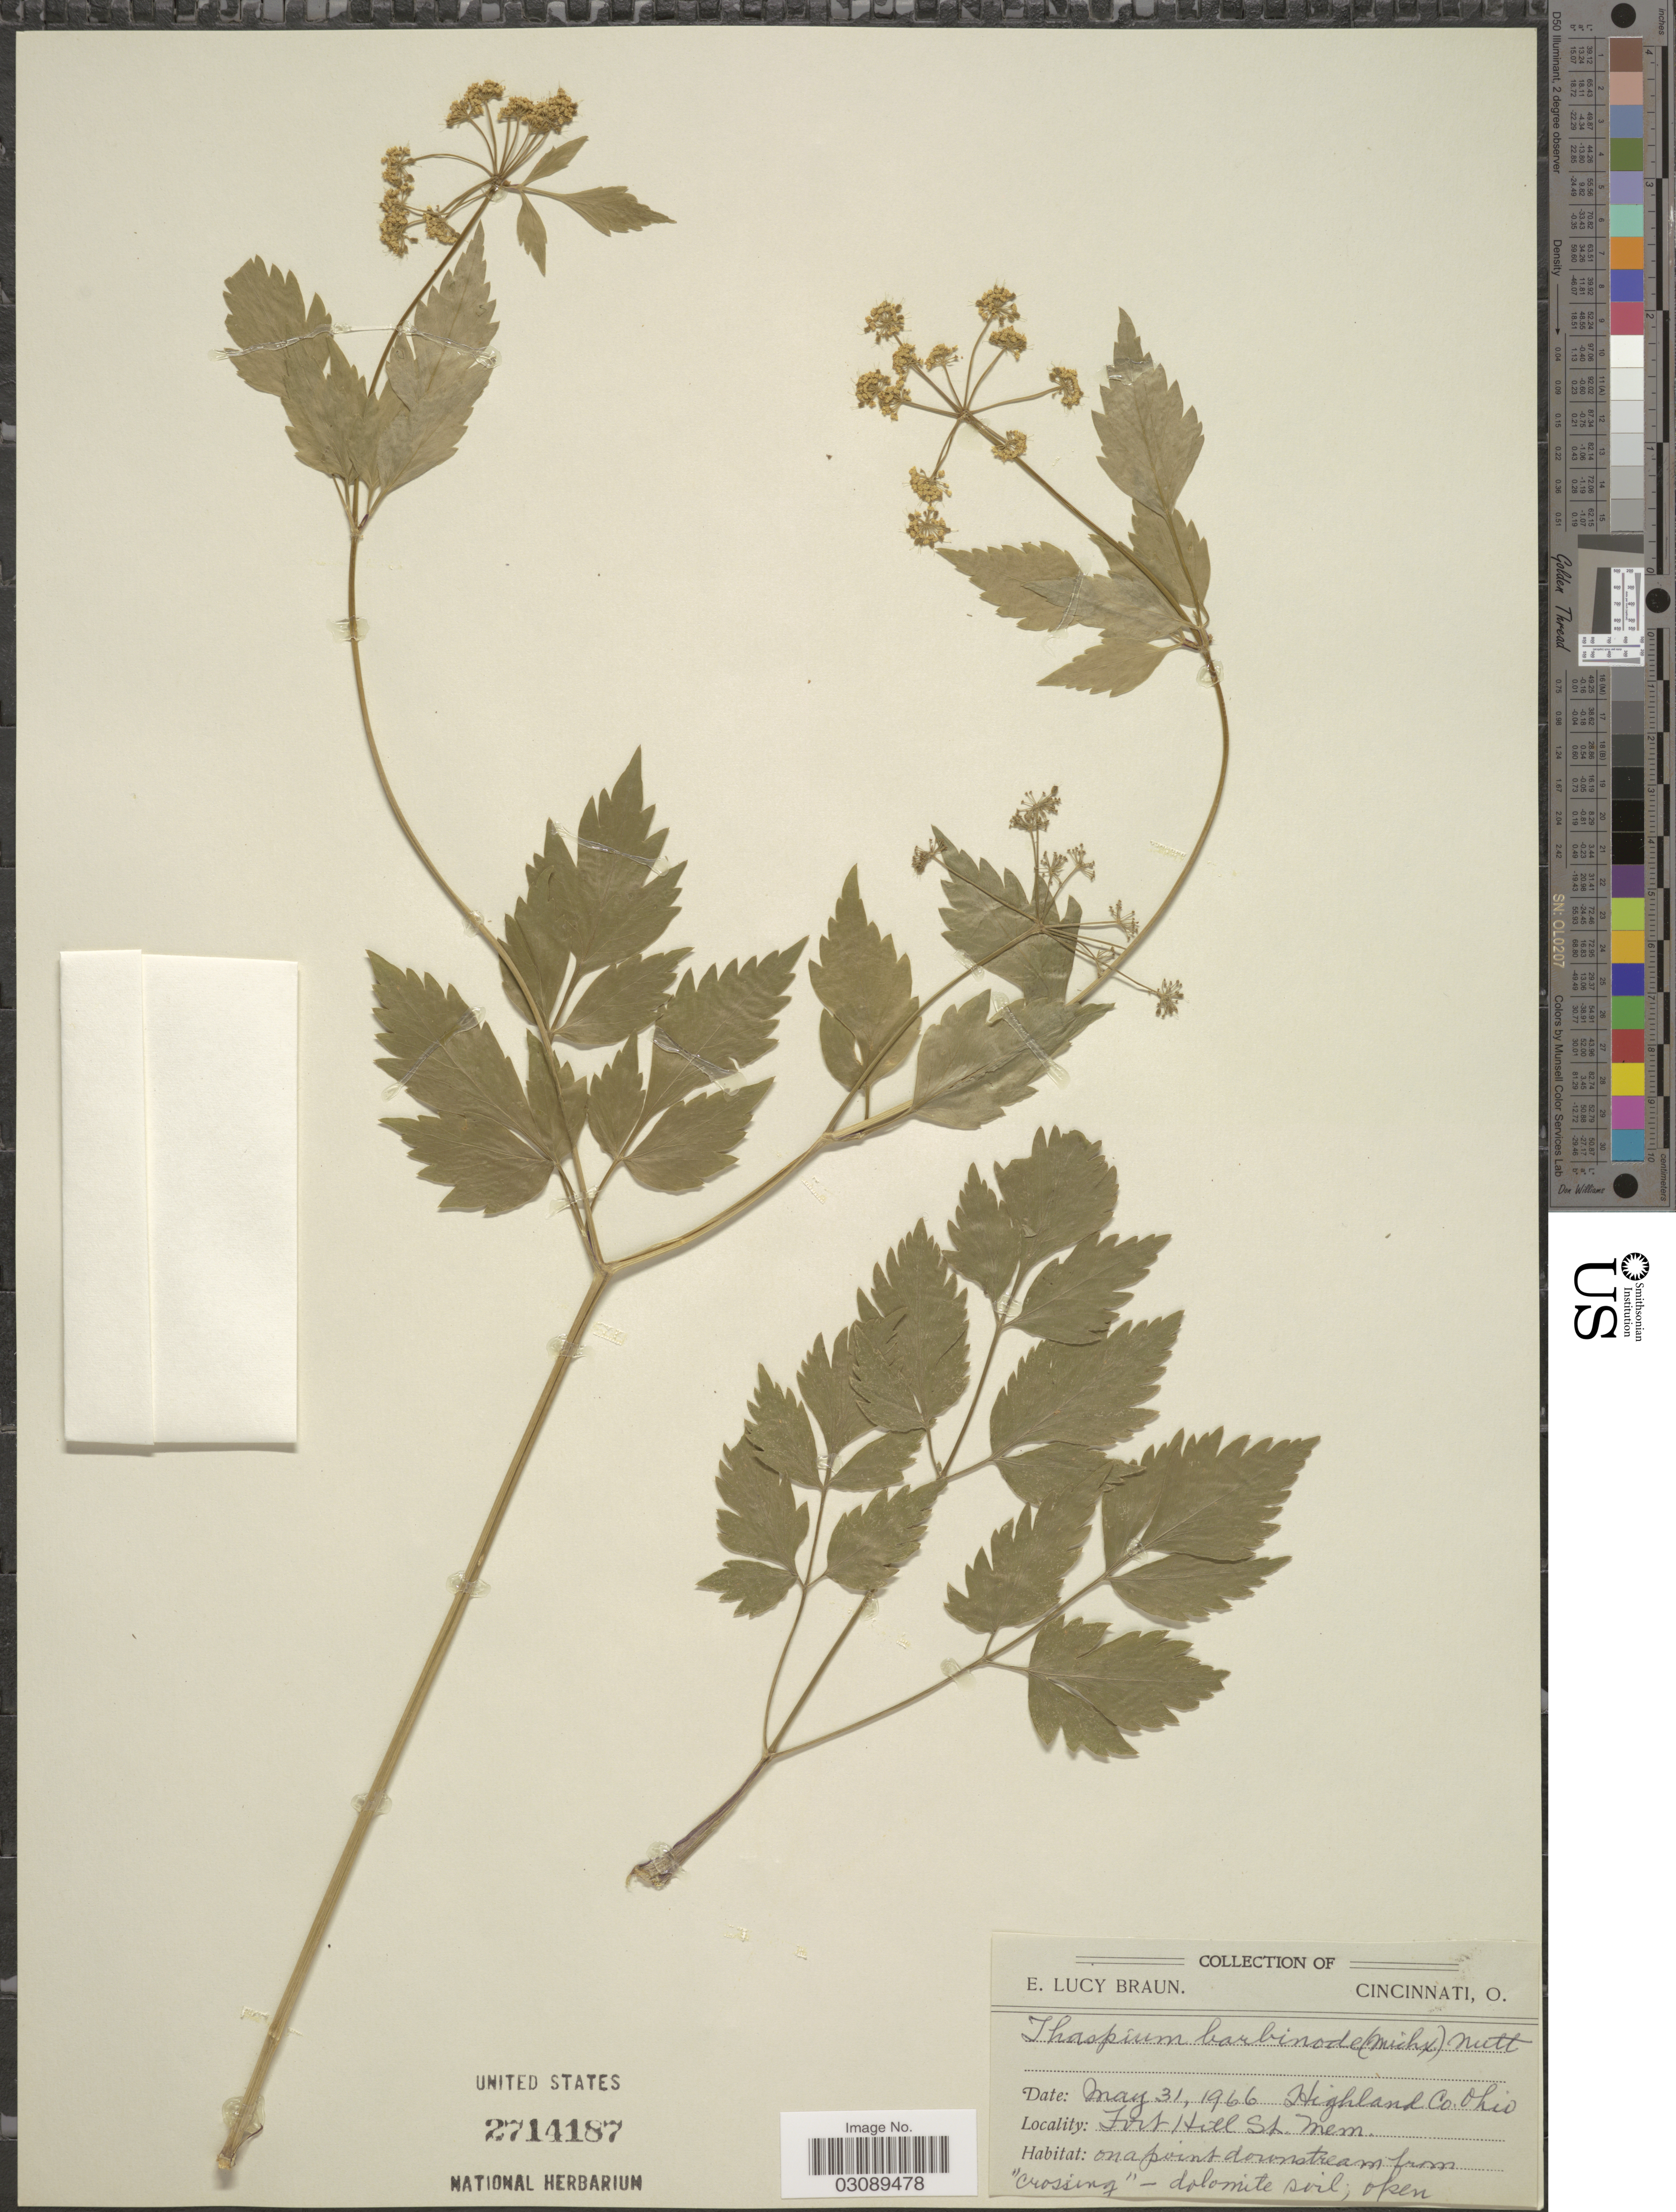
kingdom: Plantae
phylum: Tracheophyta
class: Magnoliopsida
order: Apiales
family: Apiaceae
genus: Thaspium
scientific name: Thaspium barbinode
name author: (Michx.) Nutt.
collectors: E. L. Braun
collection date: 1966-05-31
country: United States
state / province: Ohio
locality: Highland Co. Fort Hill St. Mem.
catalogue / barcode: US 2714187